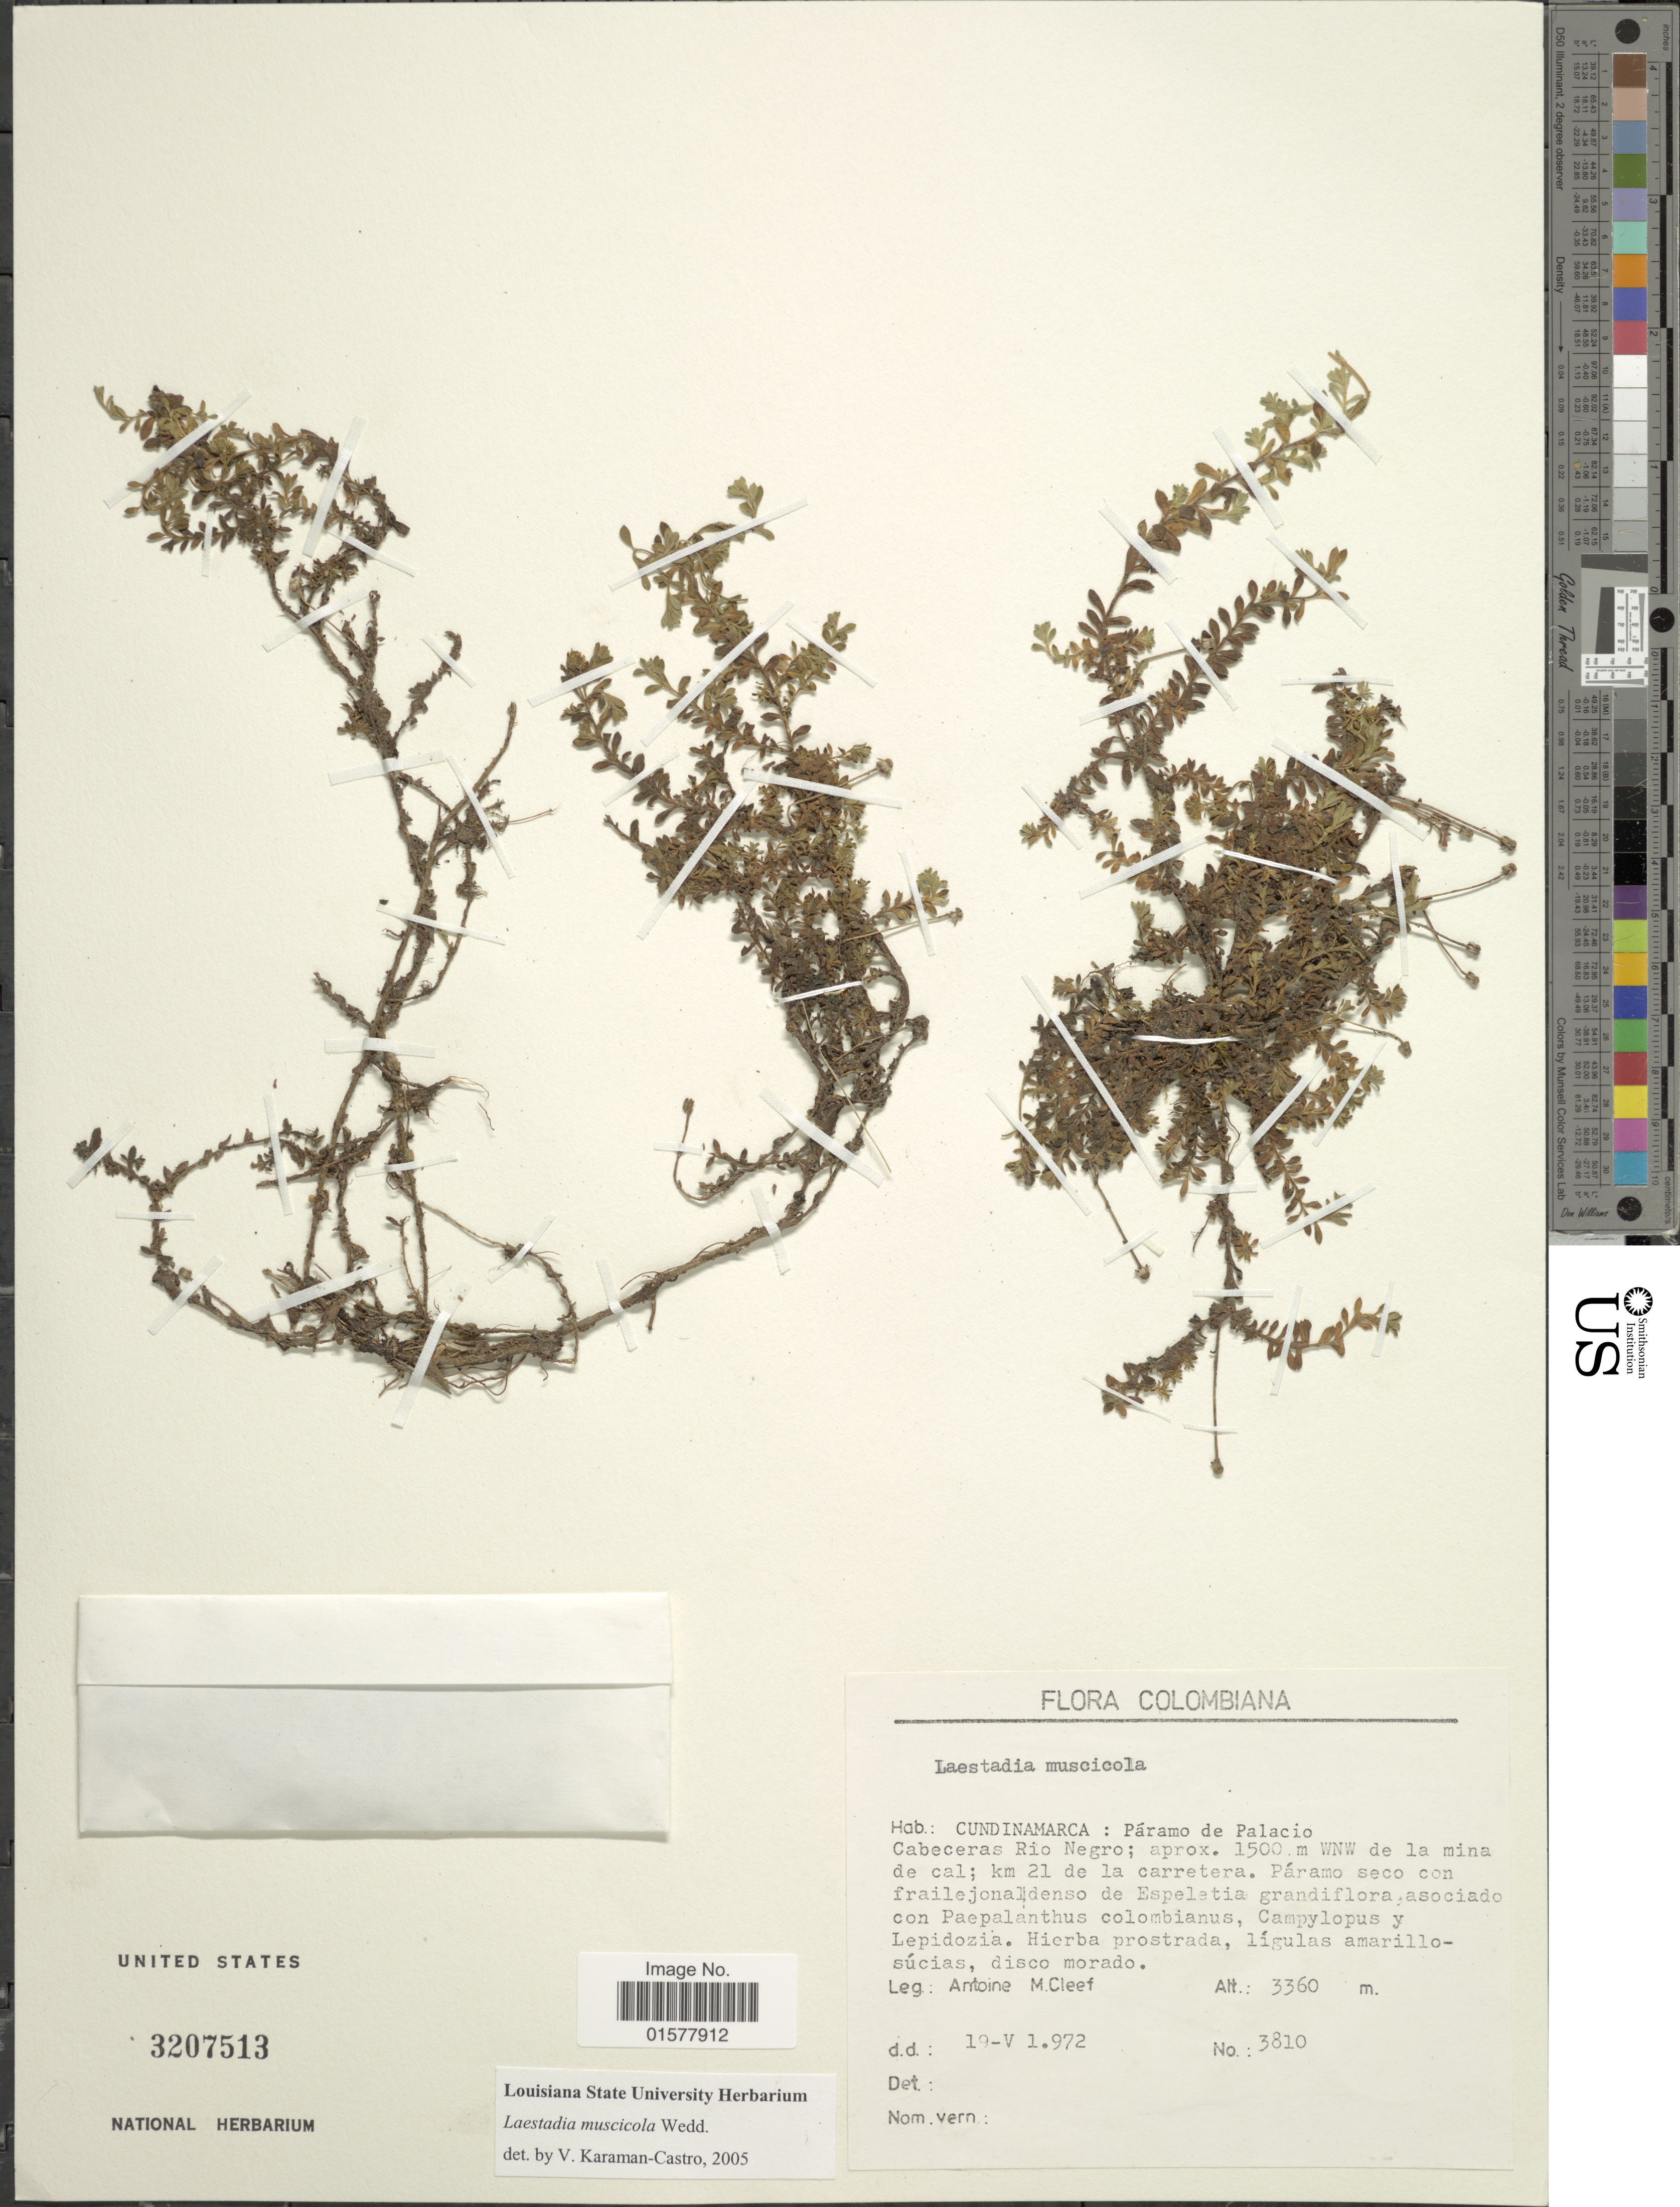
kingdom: Plantae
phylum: Tracheophyta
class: Magnoliopsida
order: Asterales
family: Asteraceae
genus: Laestadia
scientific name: Laestadia muscicola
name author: Wedd.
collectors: A. M. Cleef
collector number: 3810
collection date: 1972-05-19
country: Colombia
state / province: Cundinamarca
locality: Cundinamarca: Paramo de Palacio, Cabeceras Rio Negro; 1500 m WNW de la mina de cal, km 21 de la carretera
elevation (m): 3360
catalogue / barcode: US 3207513